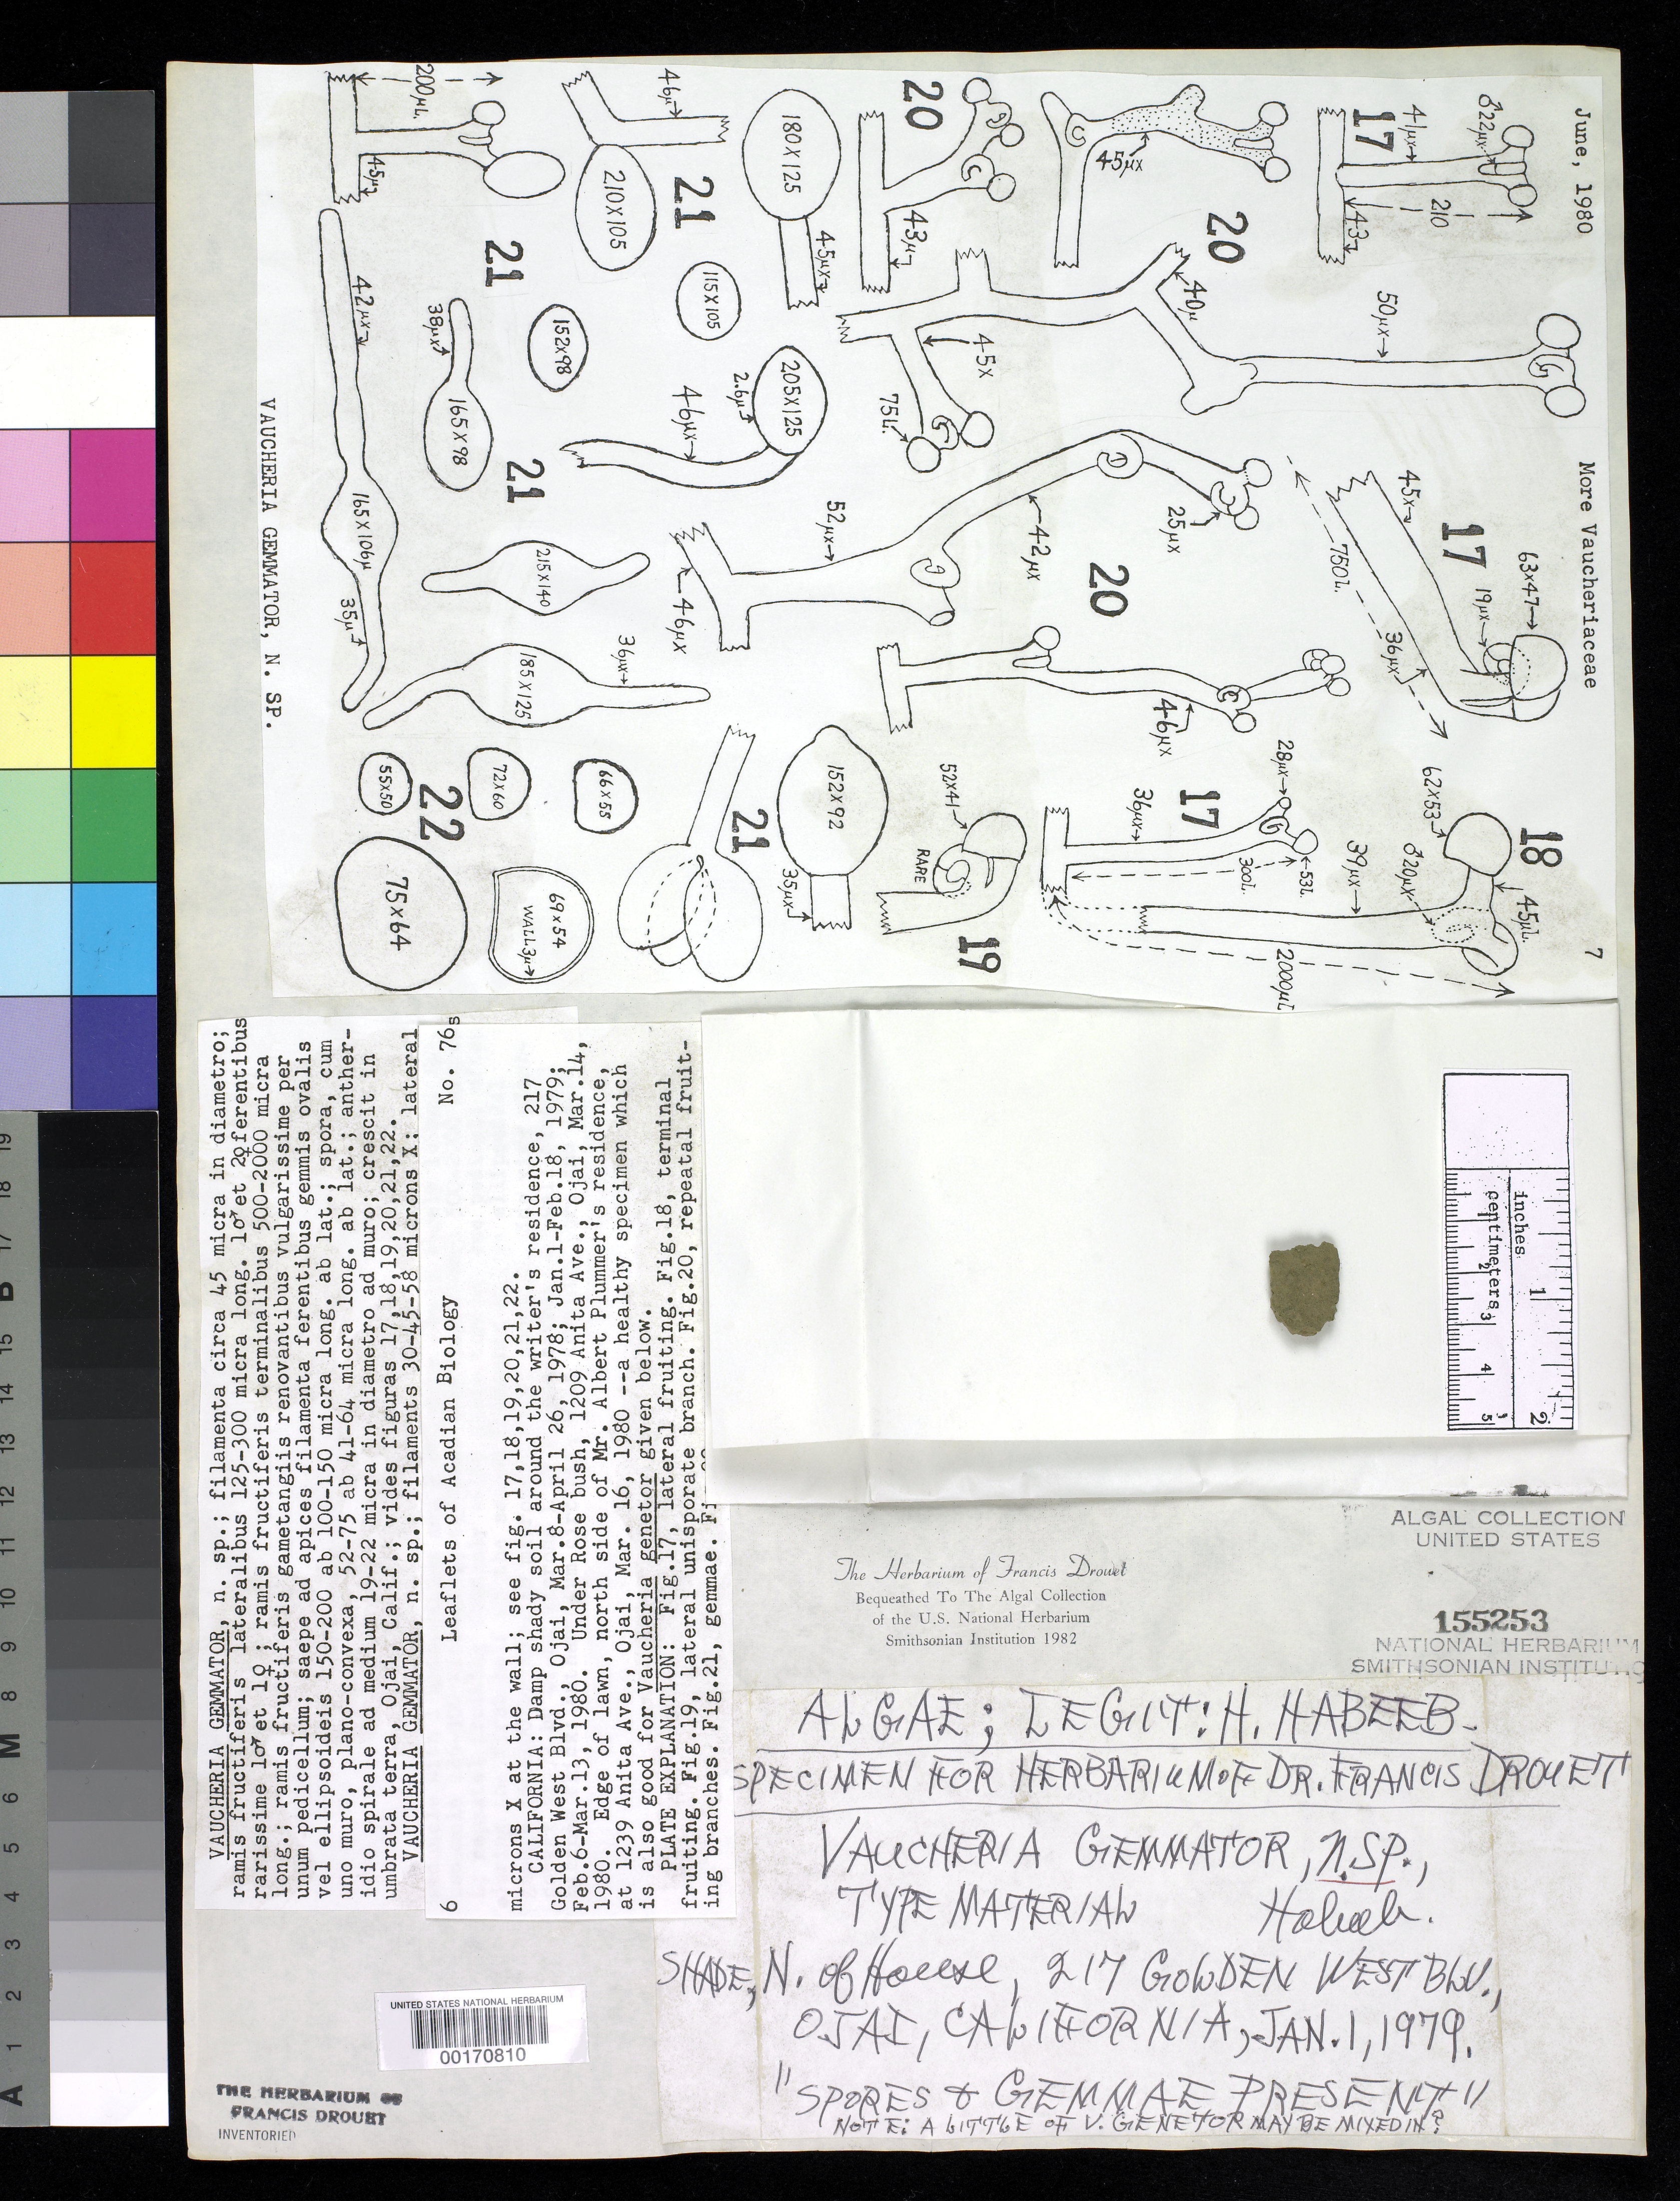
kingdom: Chromista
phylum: Ochrophyta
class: Xanthophyceae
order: Vaucheriales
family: Vaucheriaceae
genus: Vaucheria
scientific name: Vaucheria gemmator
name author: Habeeb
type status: Holotype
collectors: H. Habeeb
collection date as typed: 01 Jan 1979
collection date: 1979-01-01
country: United States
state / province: California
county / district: Ventura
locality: Ojai, 217 Golden West Boulevard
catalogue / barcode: US 155253